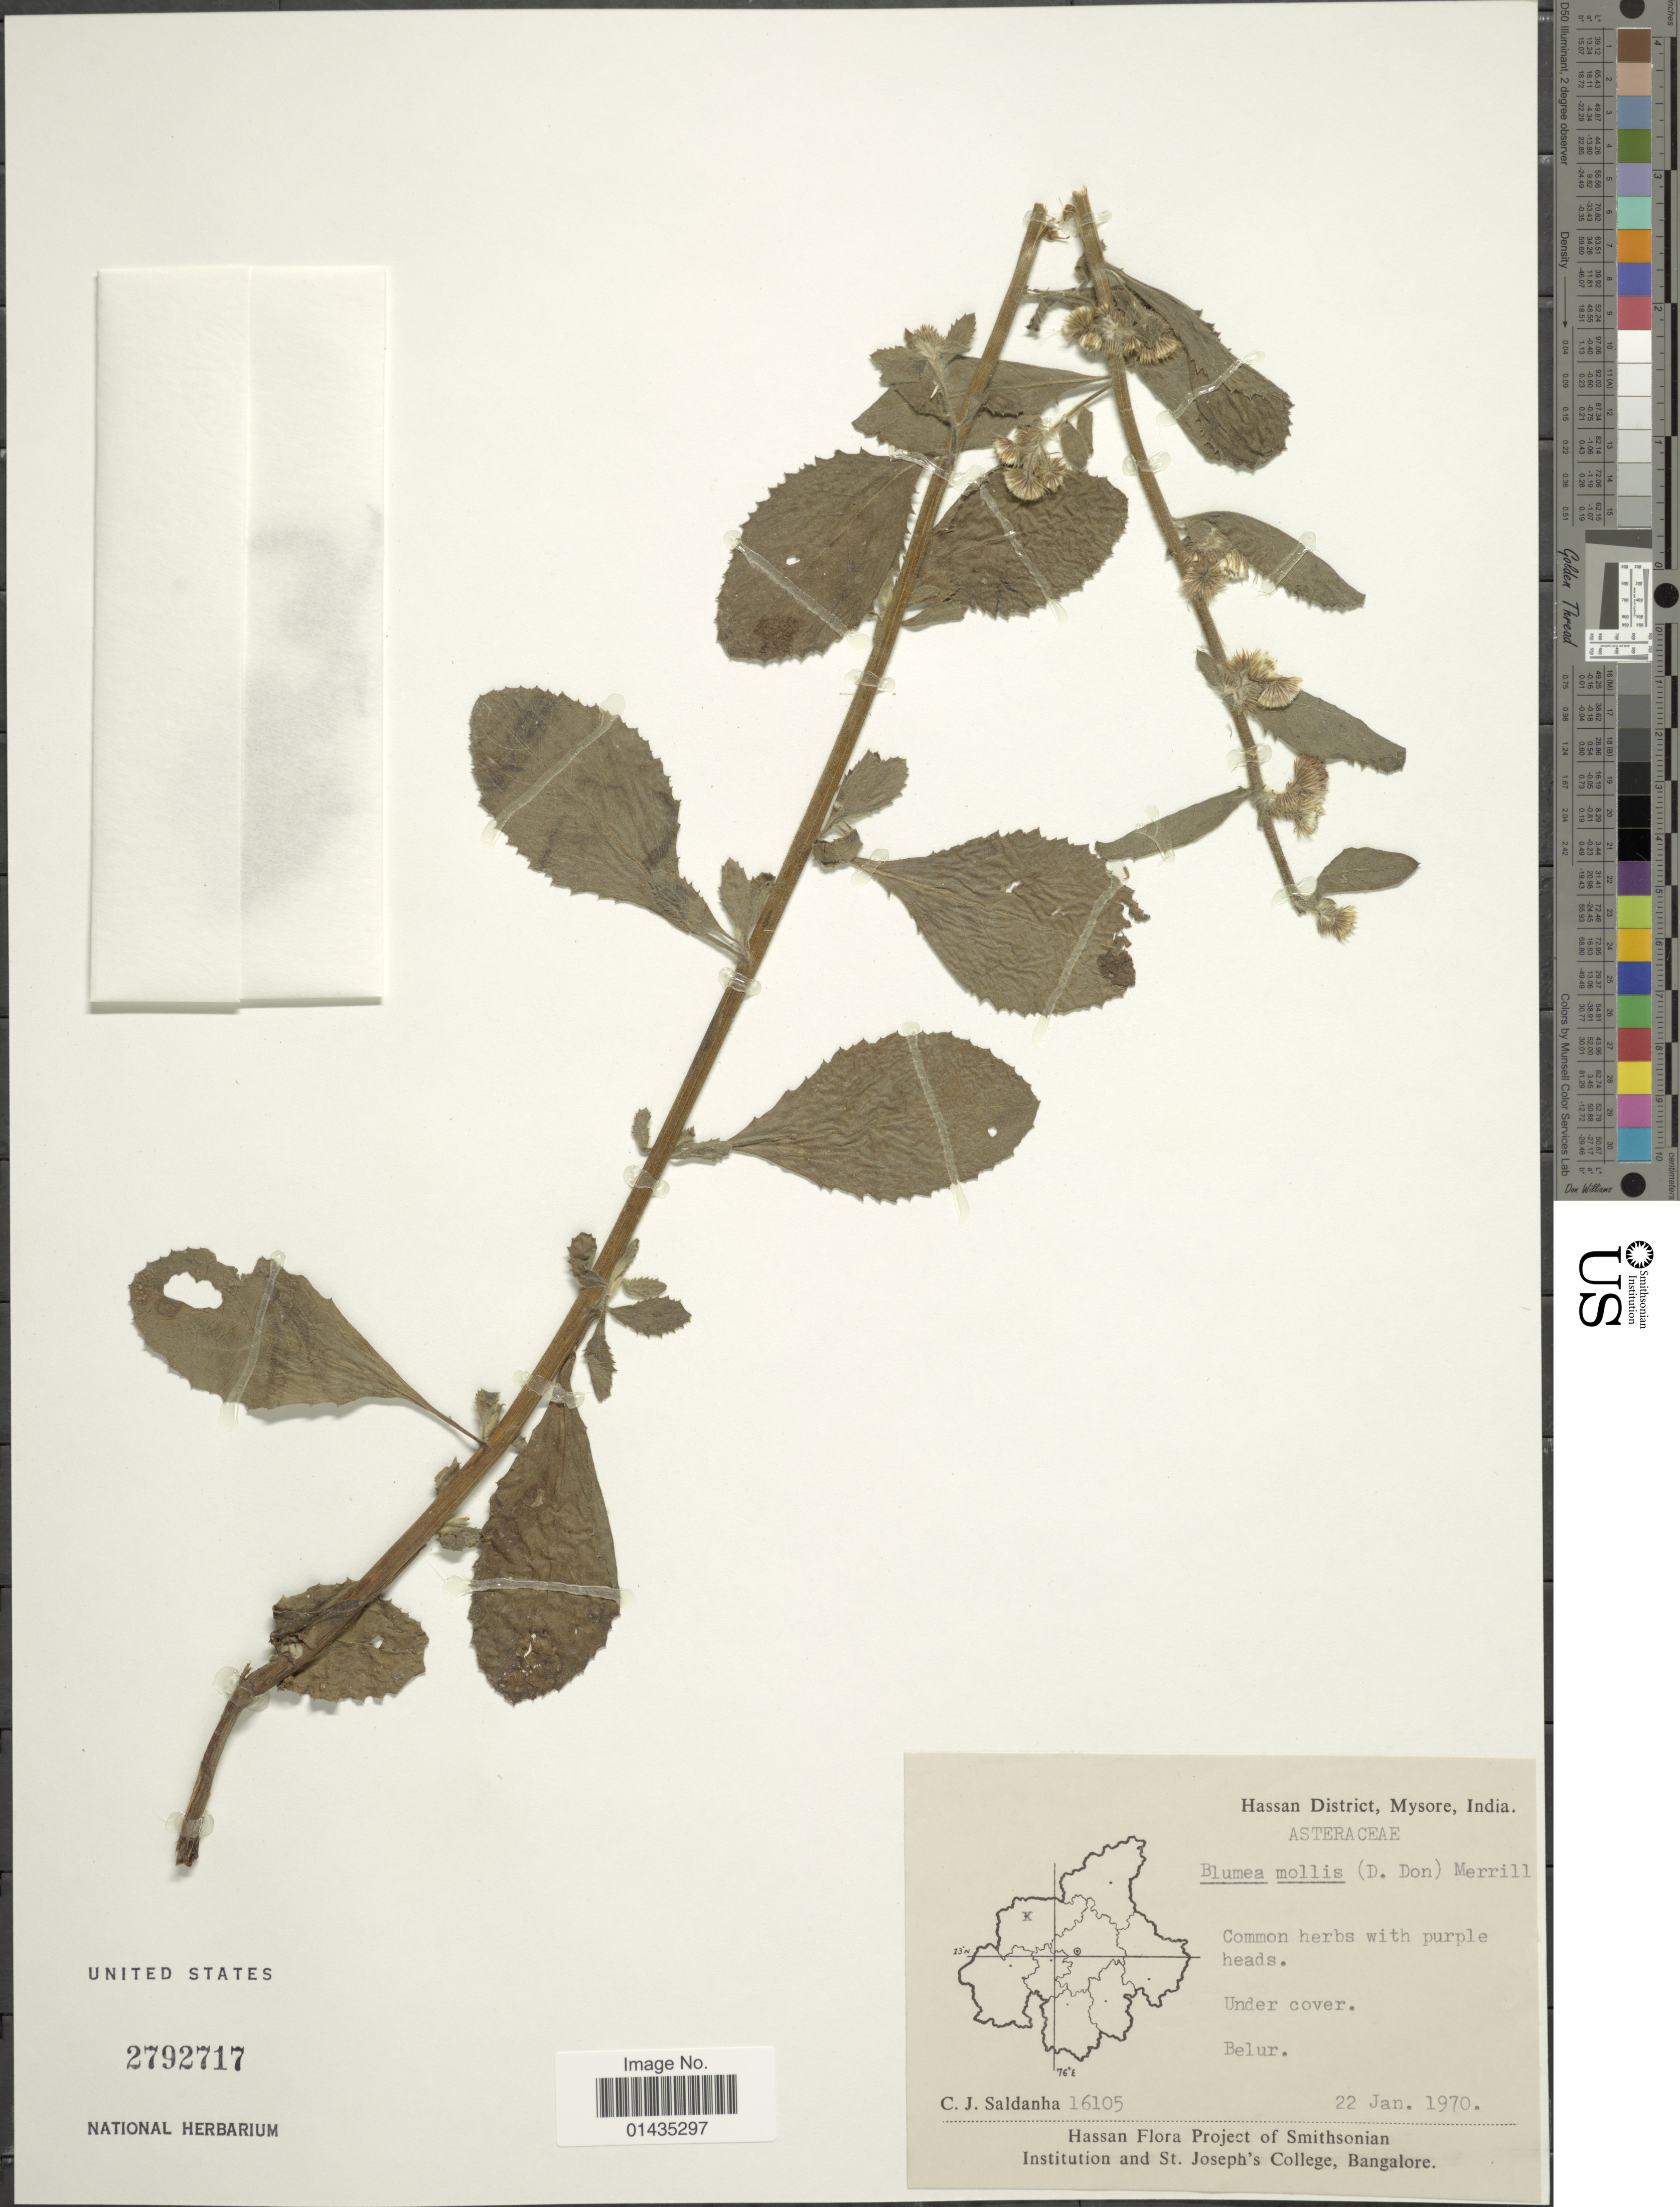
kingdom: Plantae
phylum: Tracheophyta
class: Magnoliopsida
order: Asterales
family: Asteraceae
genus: Blumea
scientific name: Blumea mollis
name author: (D. Don) Merr.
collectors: C. J. Saldanha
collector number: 16105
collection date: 1970-01-22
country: India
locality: Hassan District, Mysore, Belur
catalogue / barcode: US 2792717